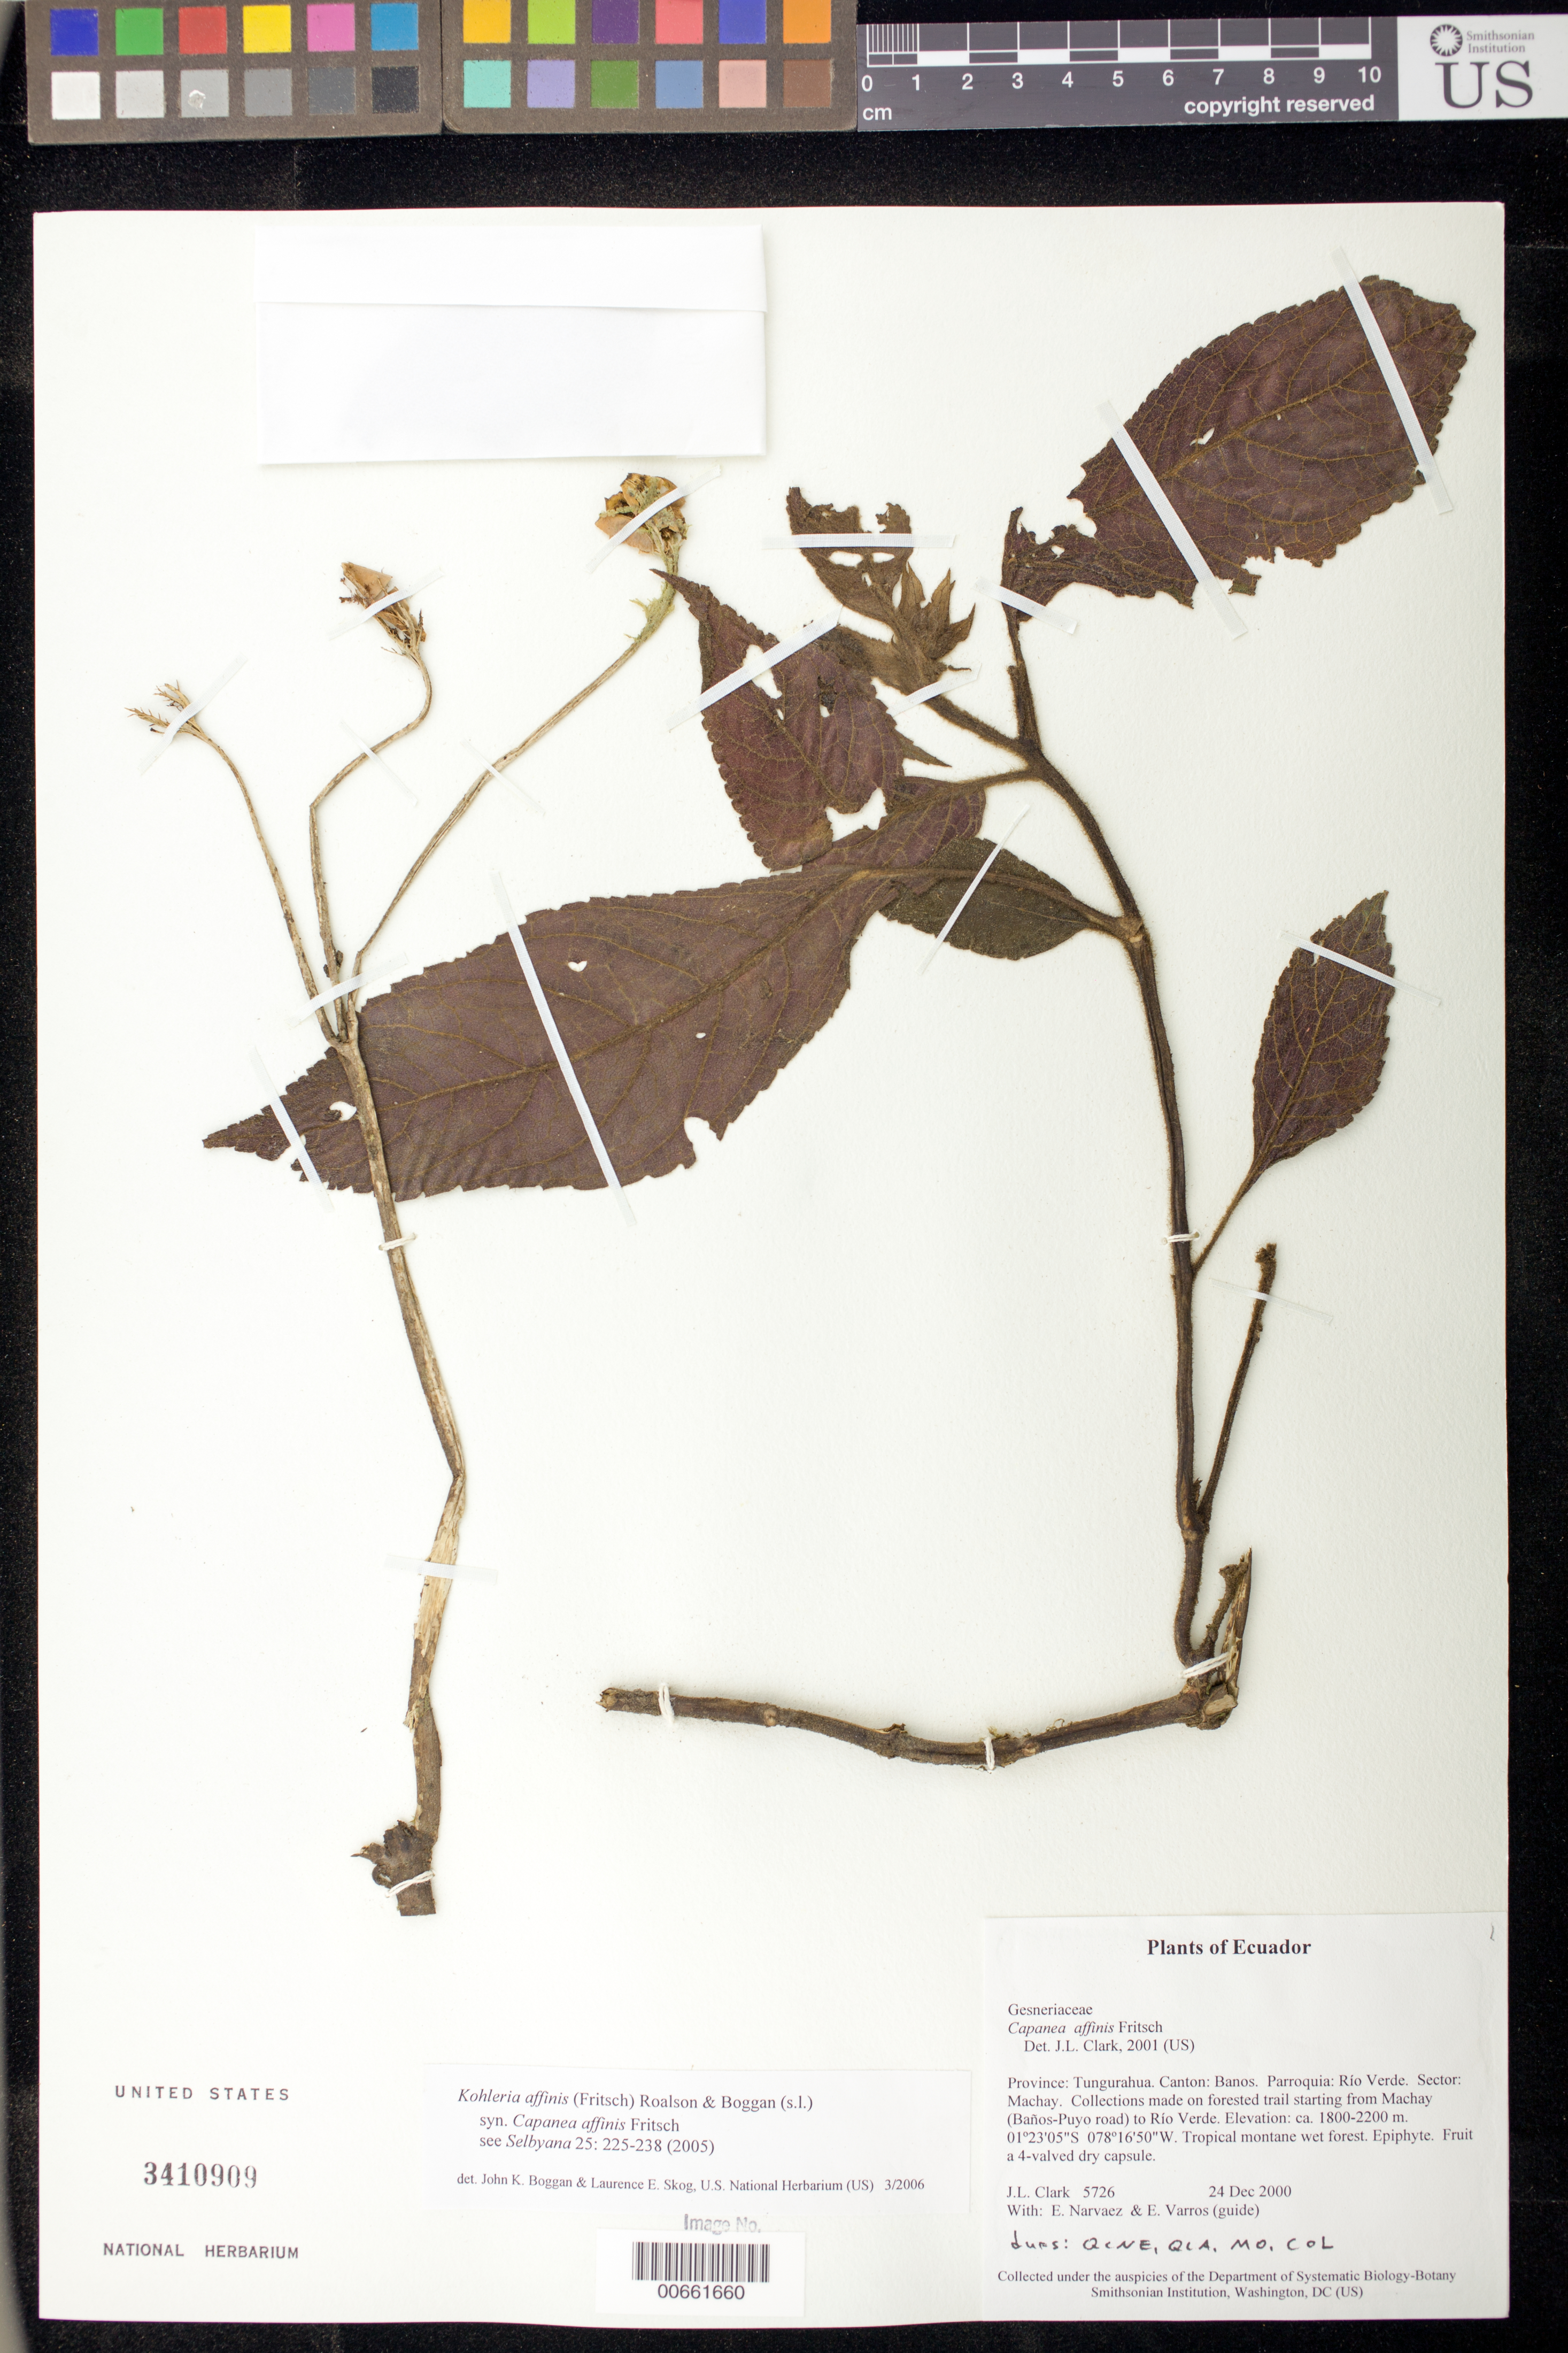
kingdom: Plantae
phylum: Tracheophyta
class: Magnoliopsida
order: Lamiales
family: Gesneriaceae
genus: Kohleria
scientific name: Kohleria affinis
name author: (Fritsch) Roalson & Boggan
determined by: Boggan, J. K.; Skog, L. E.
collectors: J. L. Clark, E. Narváez & E. Varros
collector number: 5726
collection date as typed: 24 Dec 2000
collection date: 2000-12-24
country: Ecuador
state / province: Tungurahua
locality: Cantón: Banos. Parroquia: Río Verde. Sector: Machay. Collections made on forested trail starting from Machay (Baños-Puyo road) to Río Verde.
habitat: Tropical montane wet forest.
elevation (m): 1800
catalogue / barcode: US 3410909